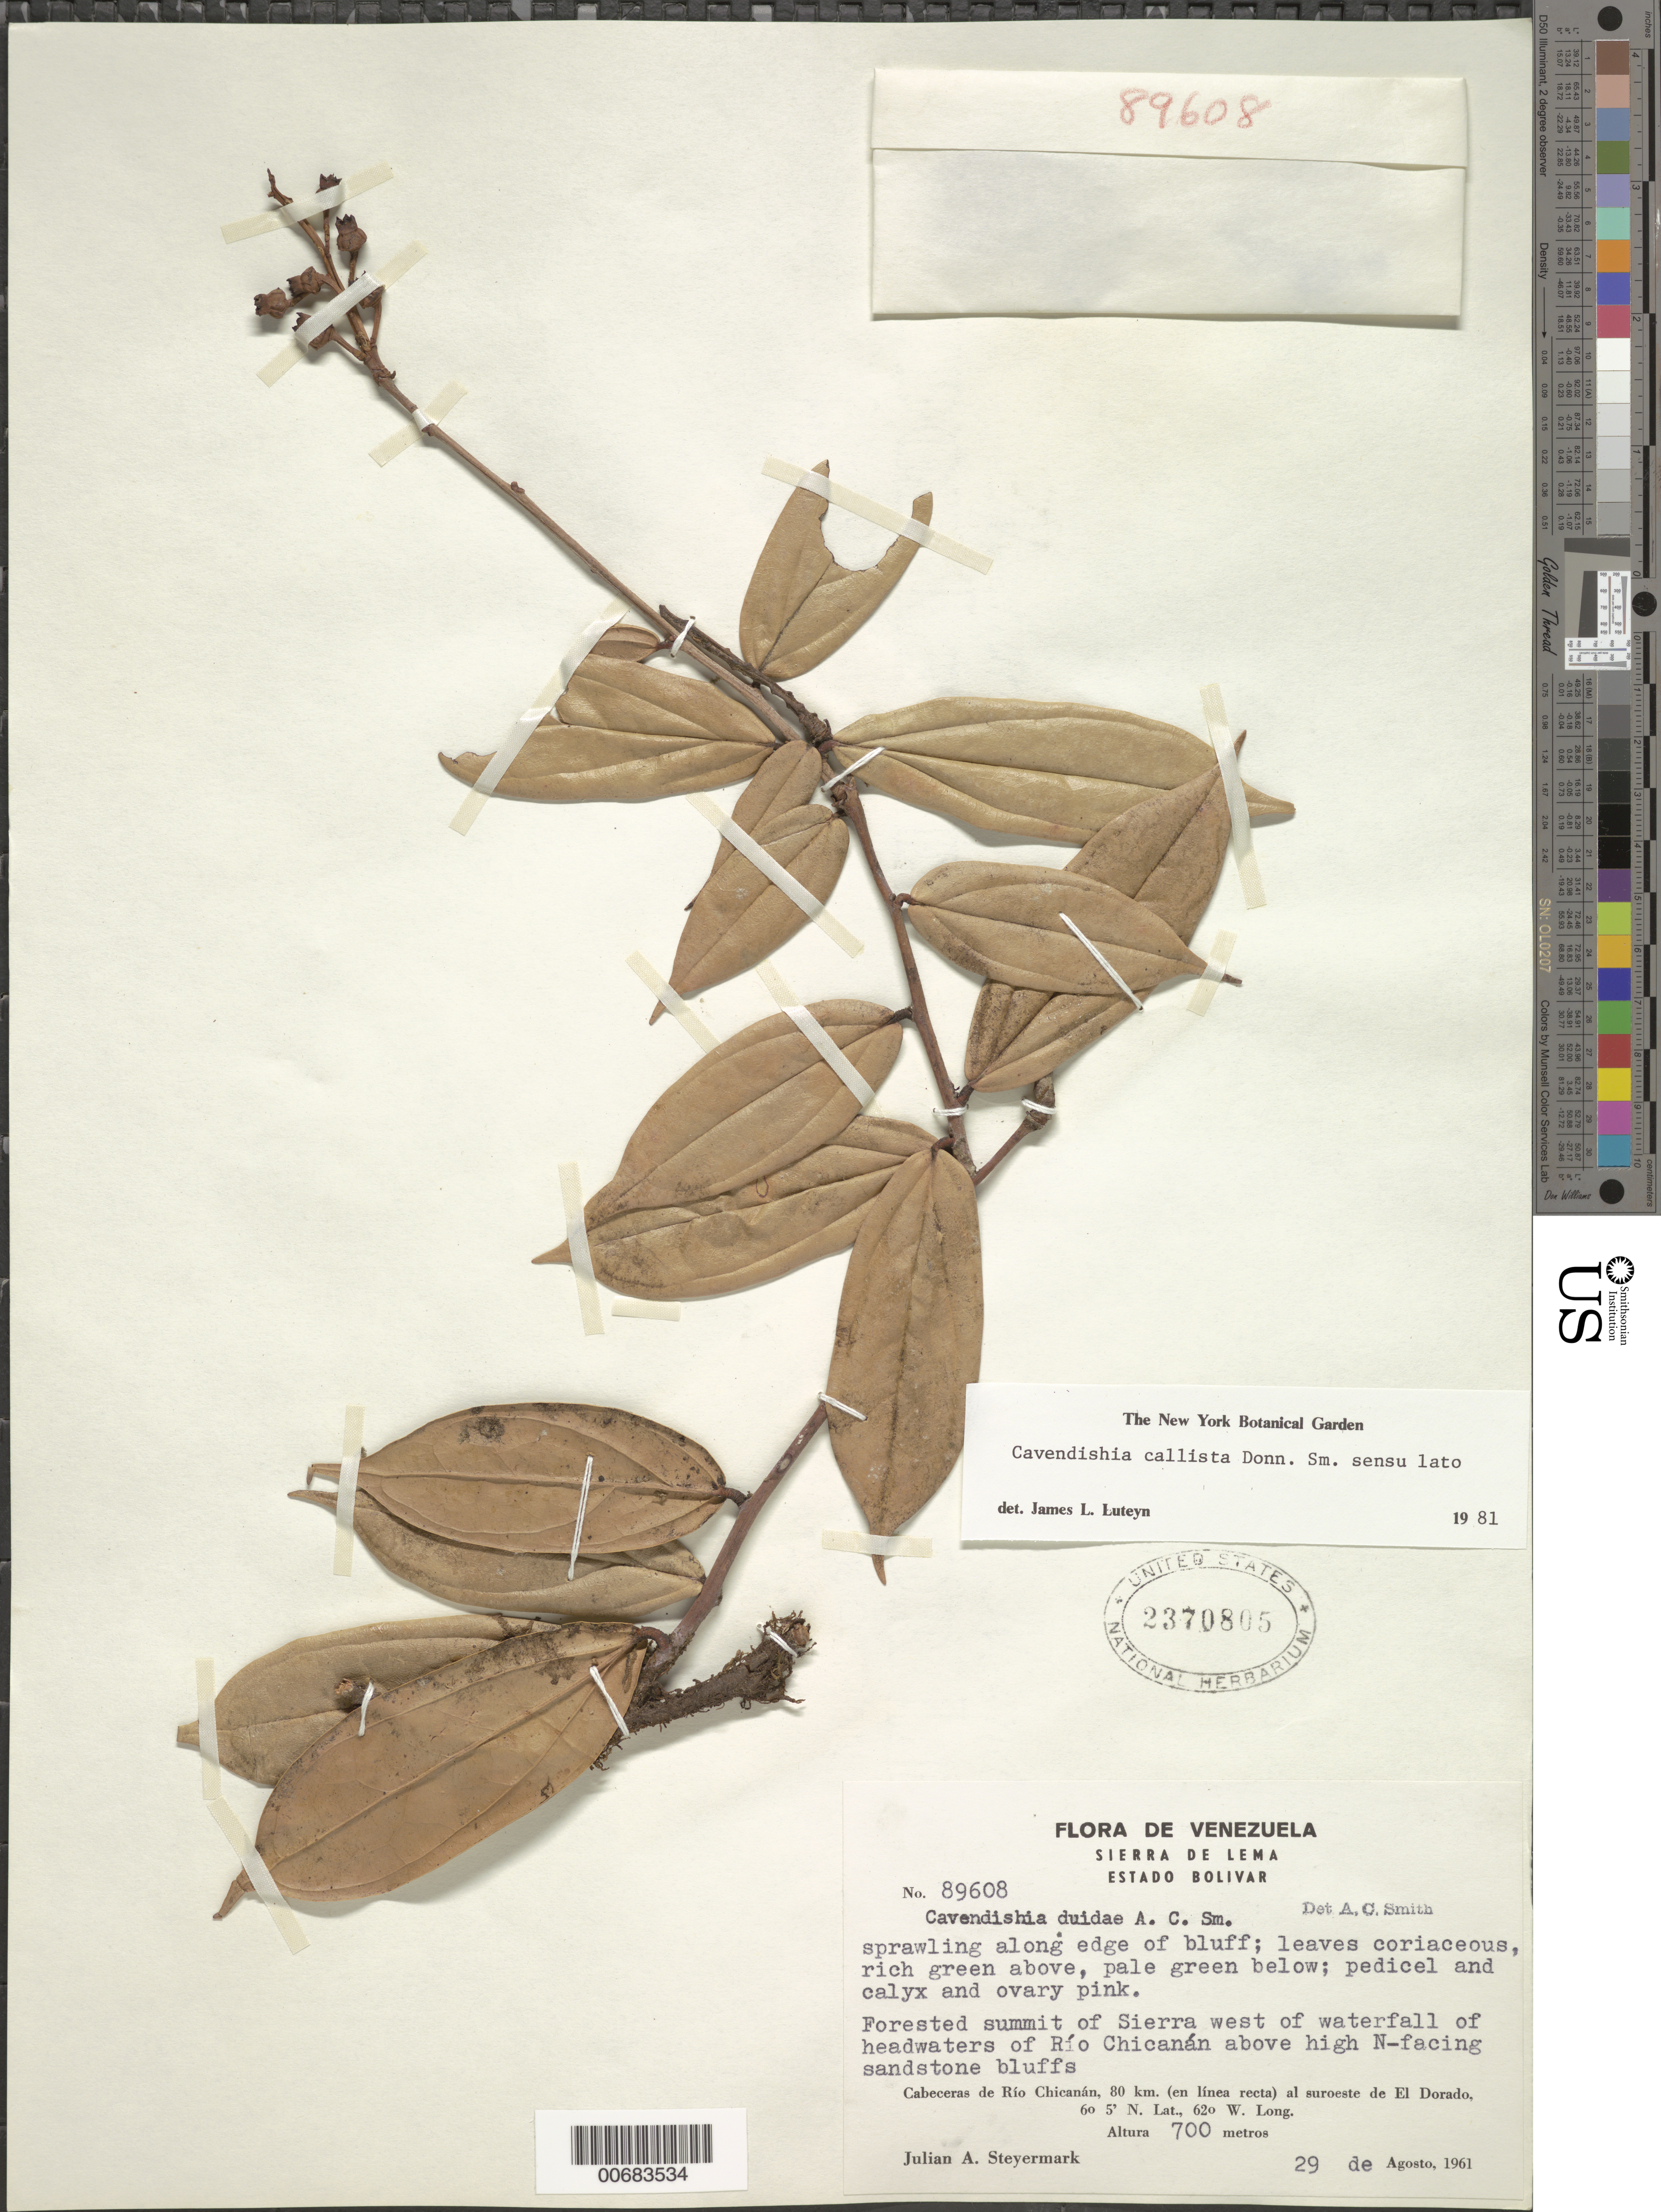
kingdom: Plantae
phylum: Tracheophyta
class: Magnoliopsida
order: Ericales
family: Ericaceae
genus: Cavendishia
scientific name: Cavendishia callista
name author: Donn. Sm.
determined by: Luteyn, J. L.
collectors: J. Steyermark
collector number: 89608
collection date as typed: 29-Aug-61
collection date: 1961-08-29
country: Venezuela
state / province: Bolívar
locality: Sierra de Lema, Cabeceras de Río Chicanán, 80 km in straight line to SW of El Dorado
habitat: Forested summit; edge of bluff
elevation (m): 700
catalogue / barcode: US 2370805